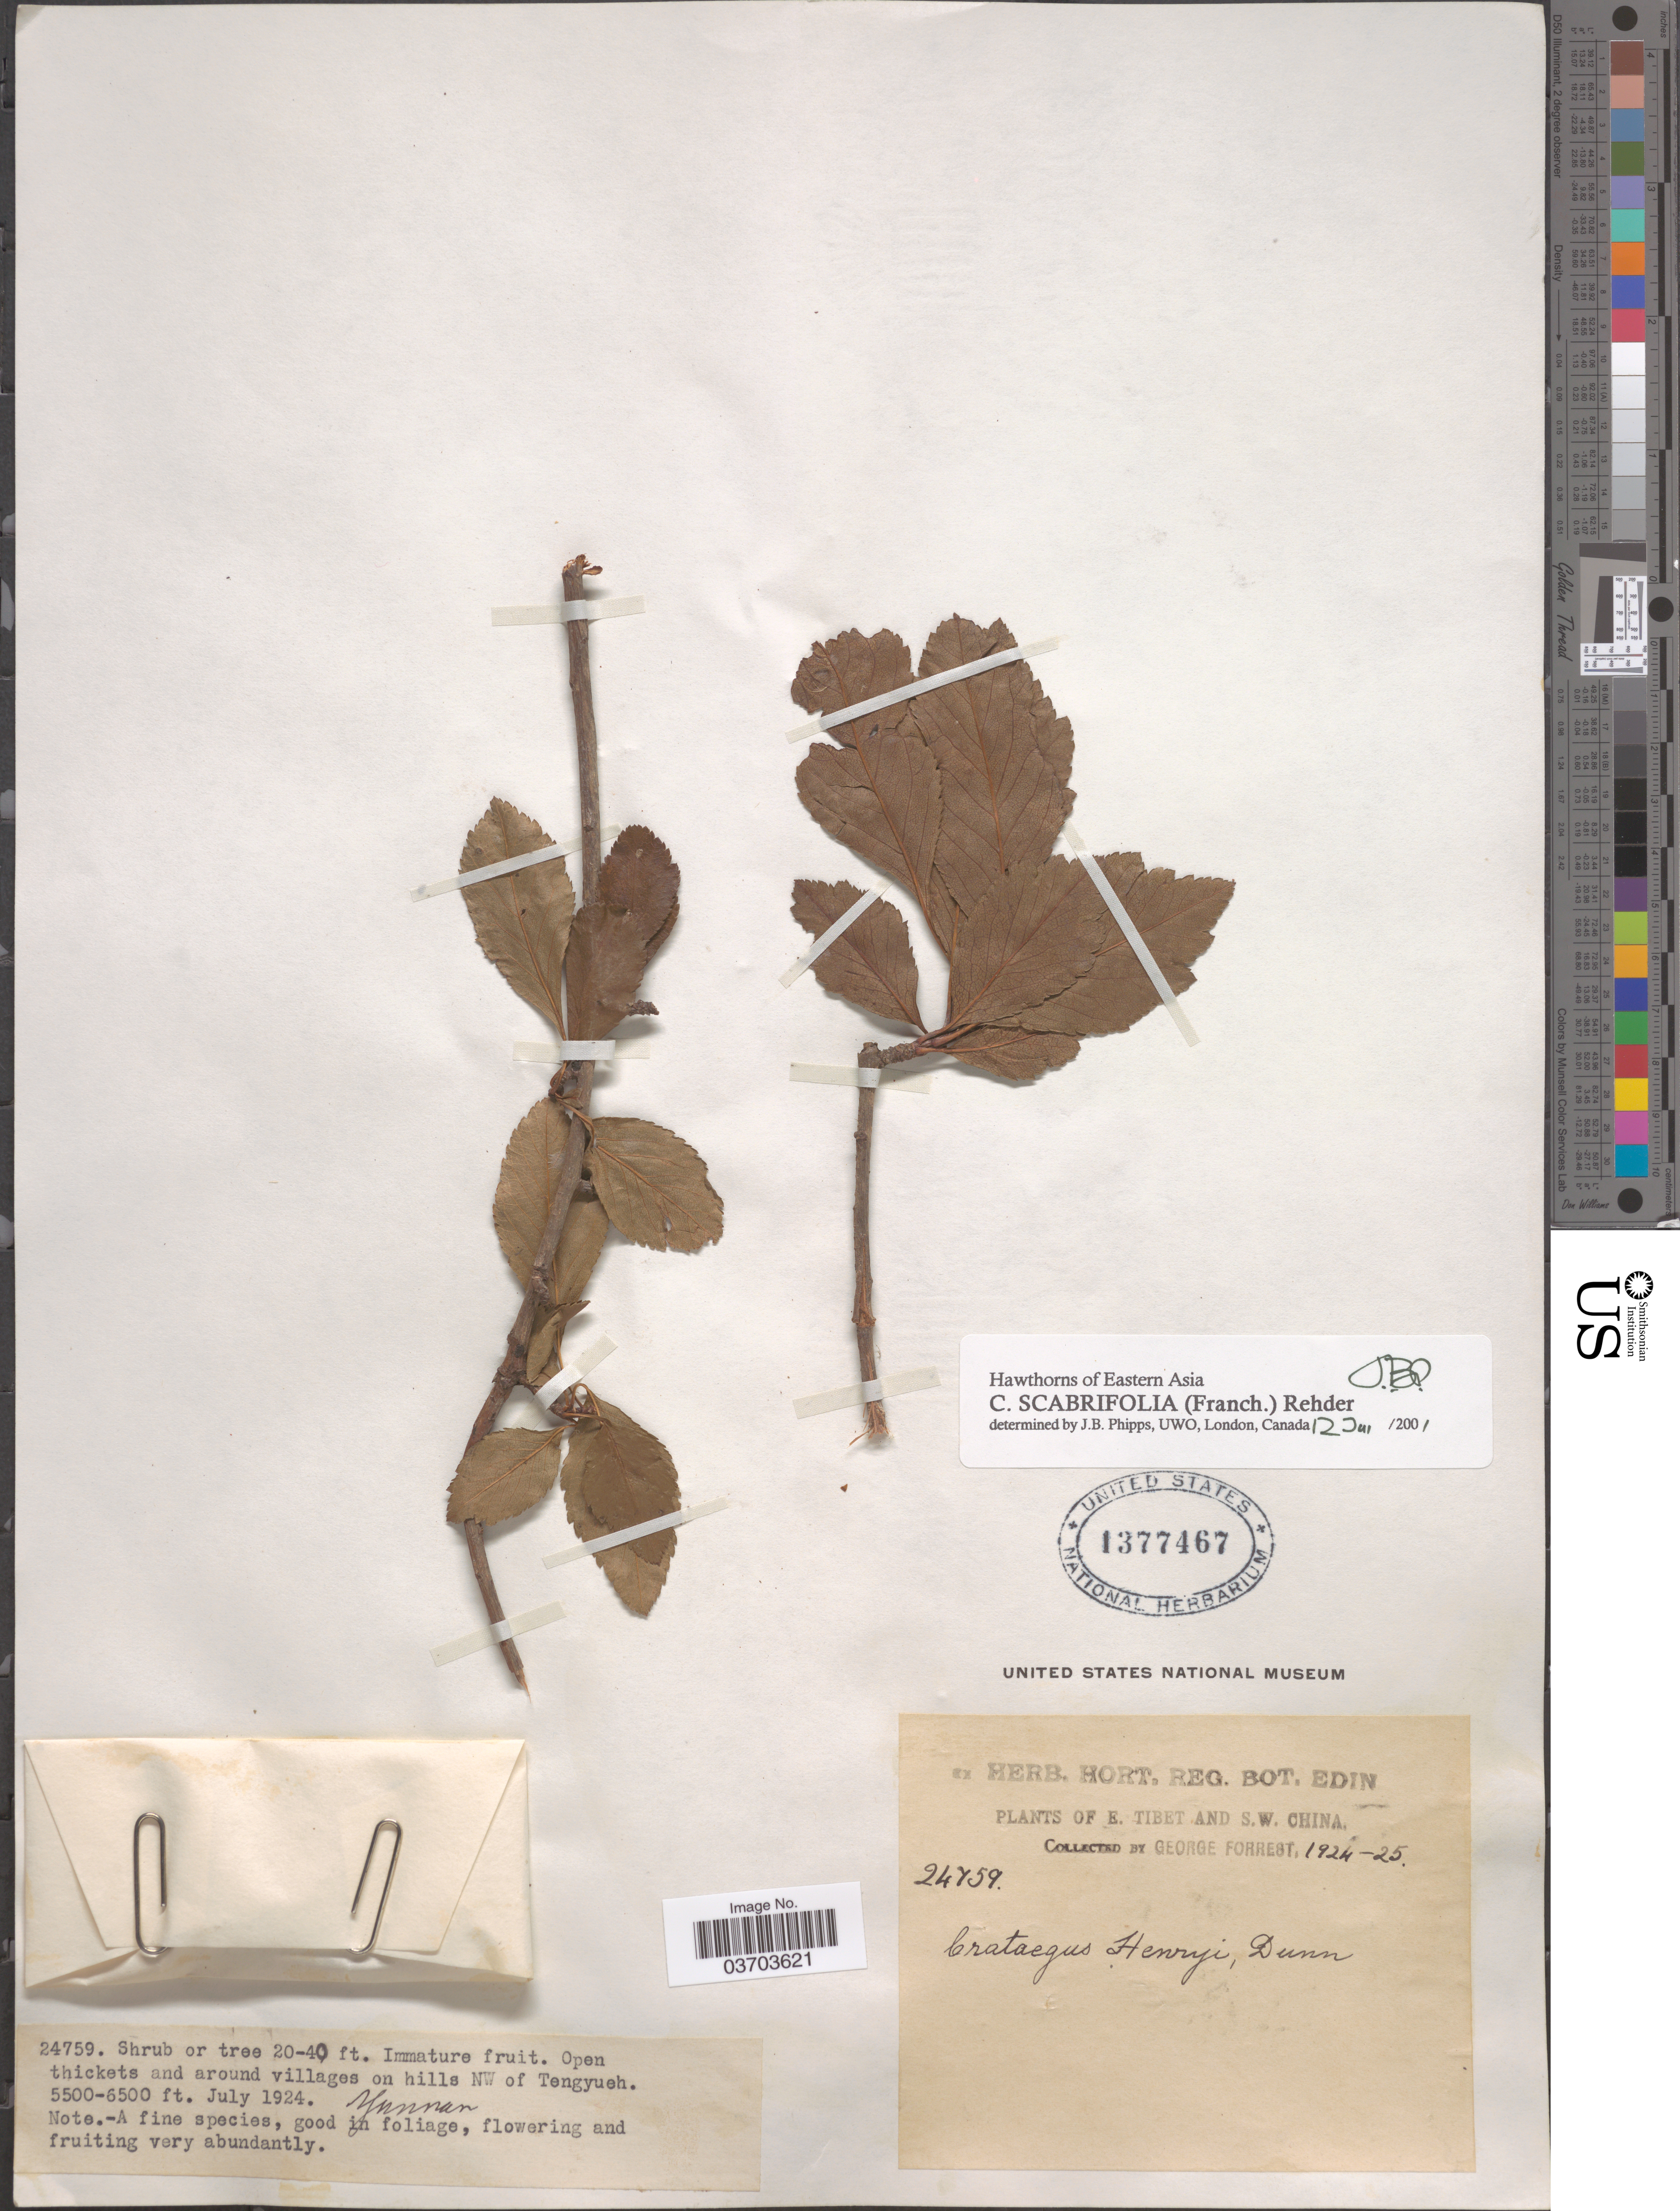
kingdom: Plantae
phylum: Tracheophyta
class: Magnoliopsida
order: Rosales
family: Rosaceae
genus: Crataegus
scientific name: Crataegus scabrifolia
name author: (Franch.) Rehder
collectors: G. Forrest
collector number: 24759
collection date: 1924-07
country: China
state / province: Yunnan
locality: S.W. China. Open thickets and around villages on hills NW of Tengyueh.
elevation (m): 1676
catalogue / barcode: US 1377467